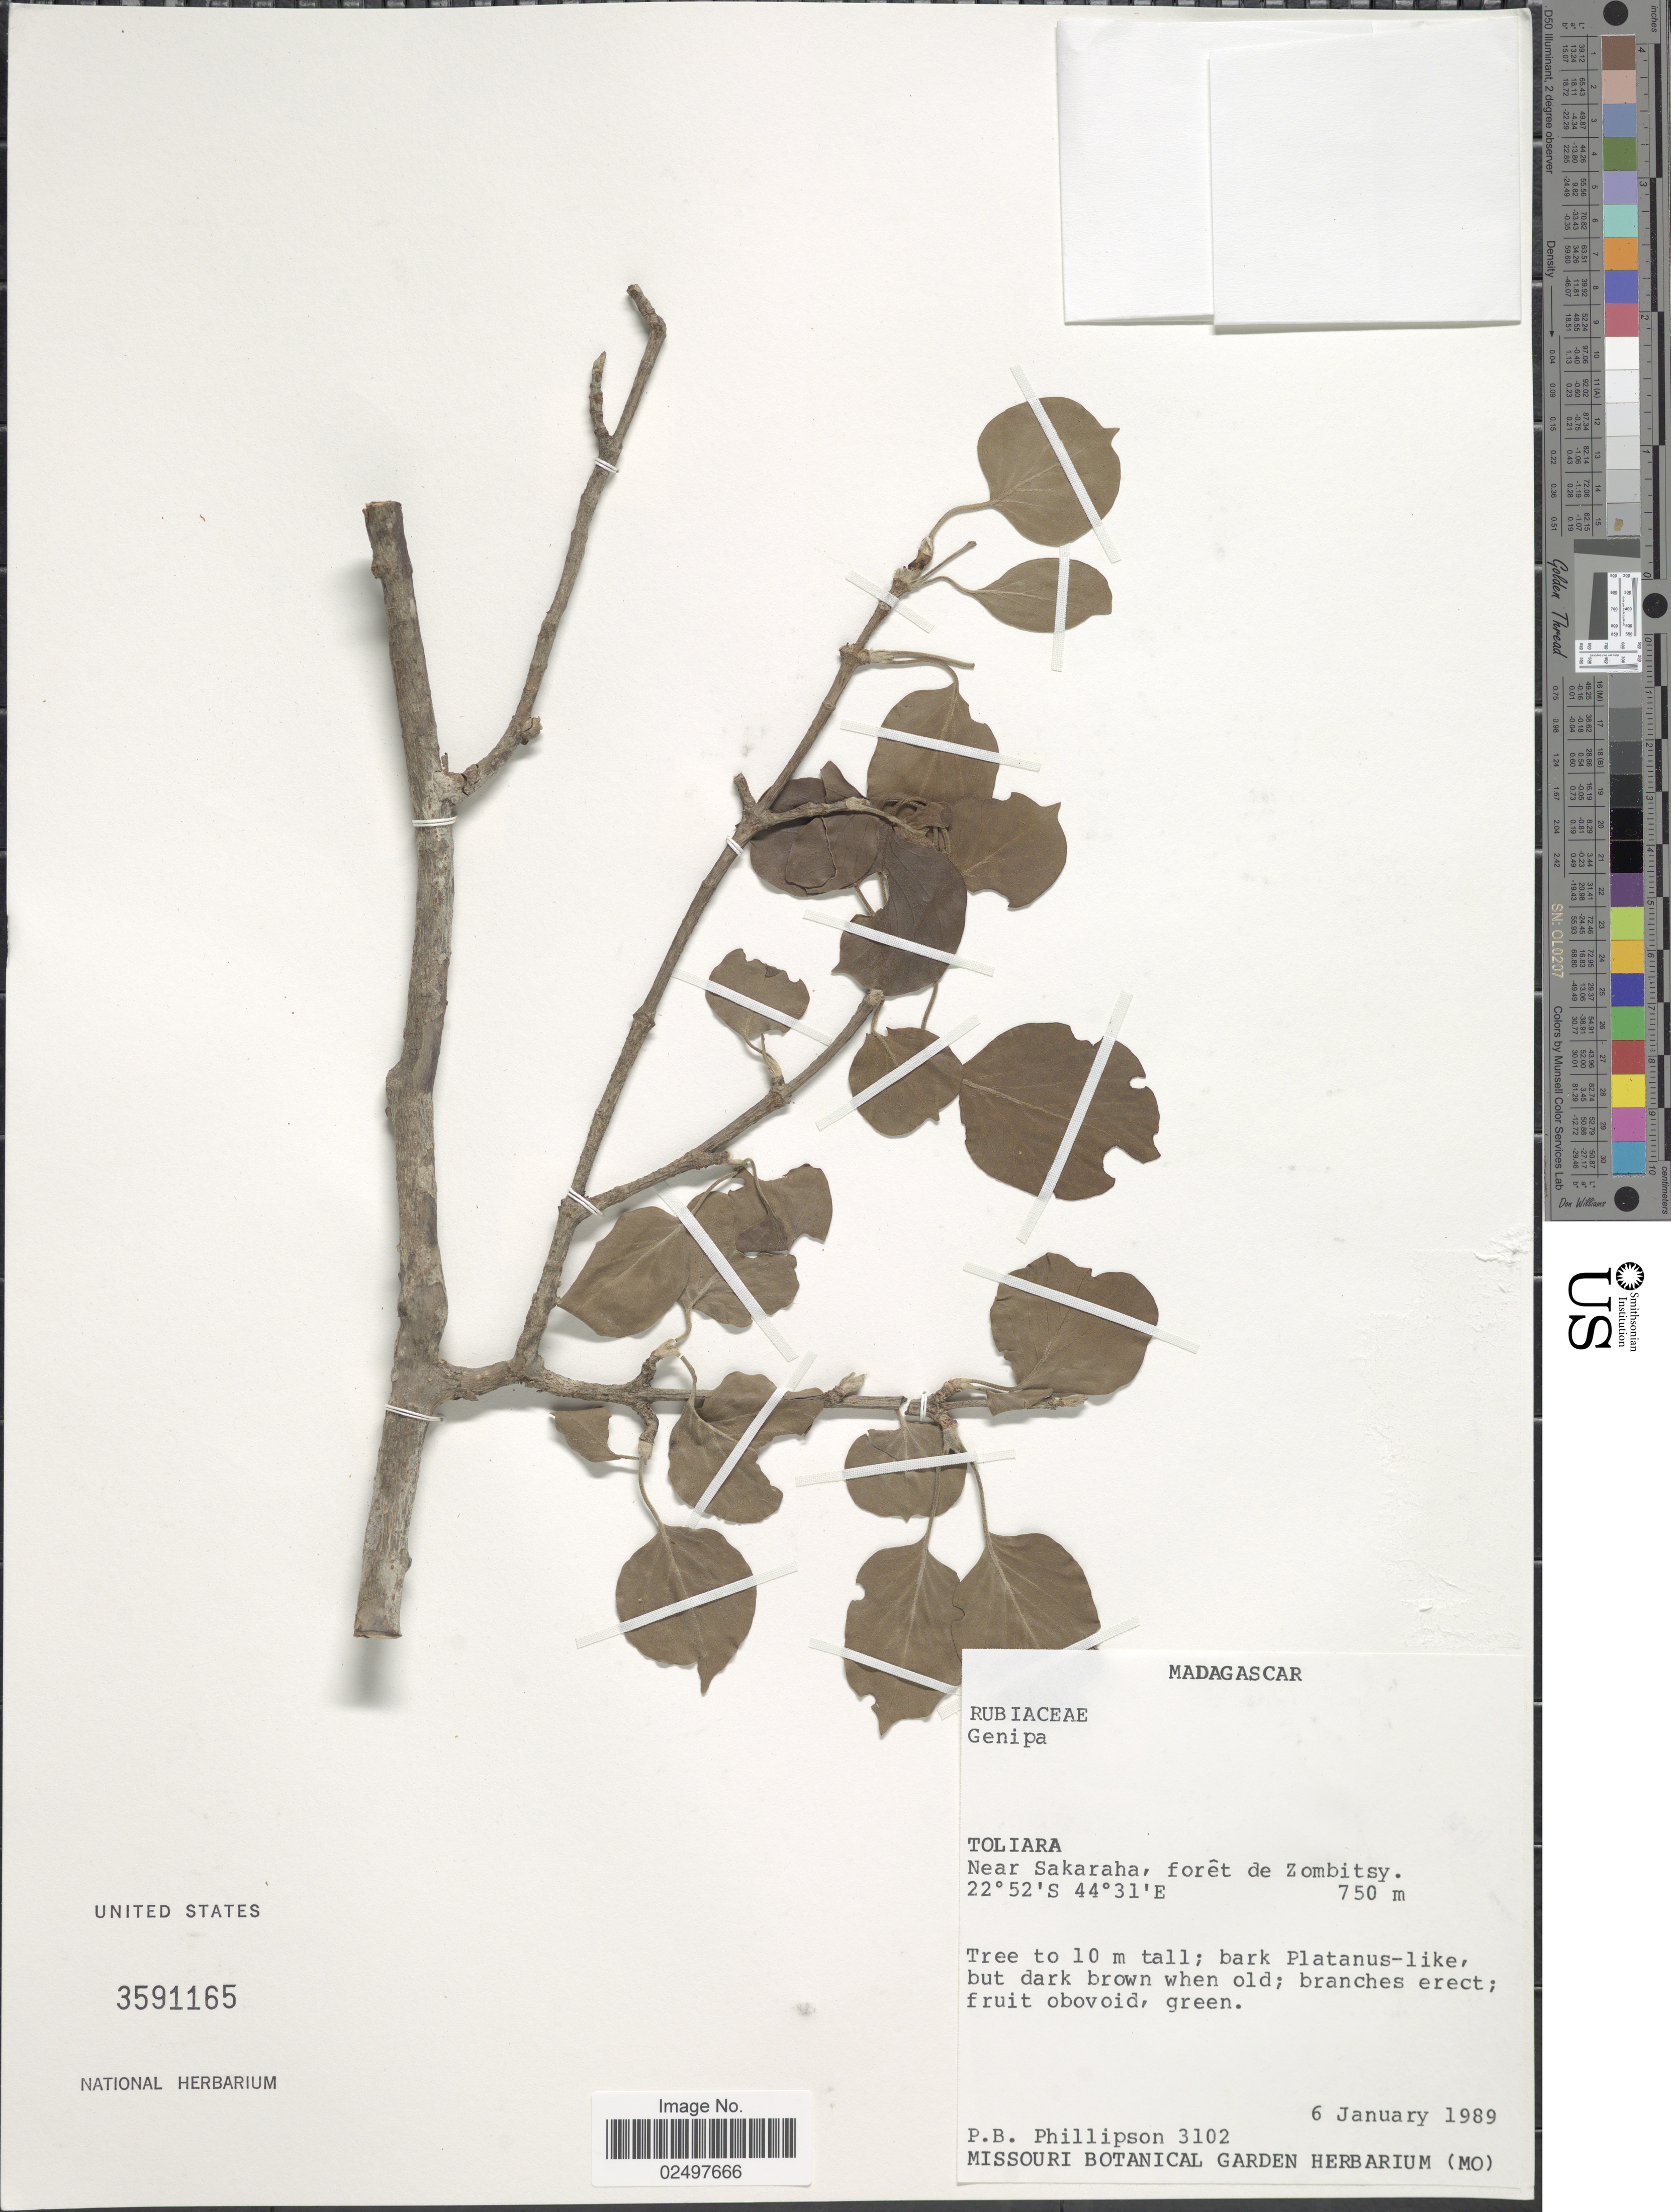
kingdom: Plantae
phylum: Tracheophyta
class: Magnoliopsida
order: Gentianales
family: Rubiaceae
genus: Genipa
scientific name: Genipa sp.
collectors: P. B. Phillipson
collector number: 3102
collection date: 1989-01-06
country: Madagascar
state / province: Atsimo-Andrefana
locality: Near Sakaraha, foret de Zombitsy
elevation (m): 750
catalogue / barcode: US 3591165